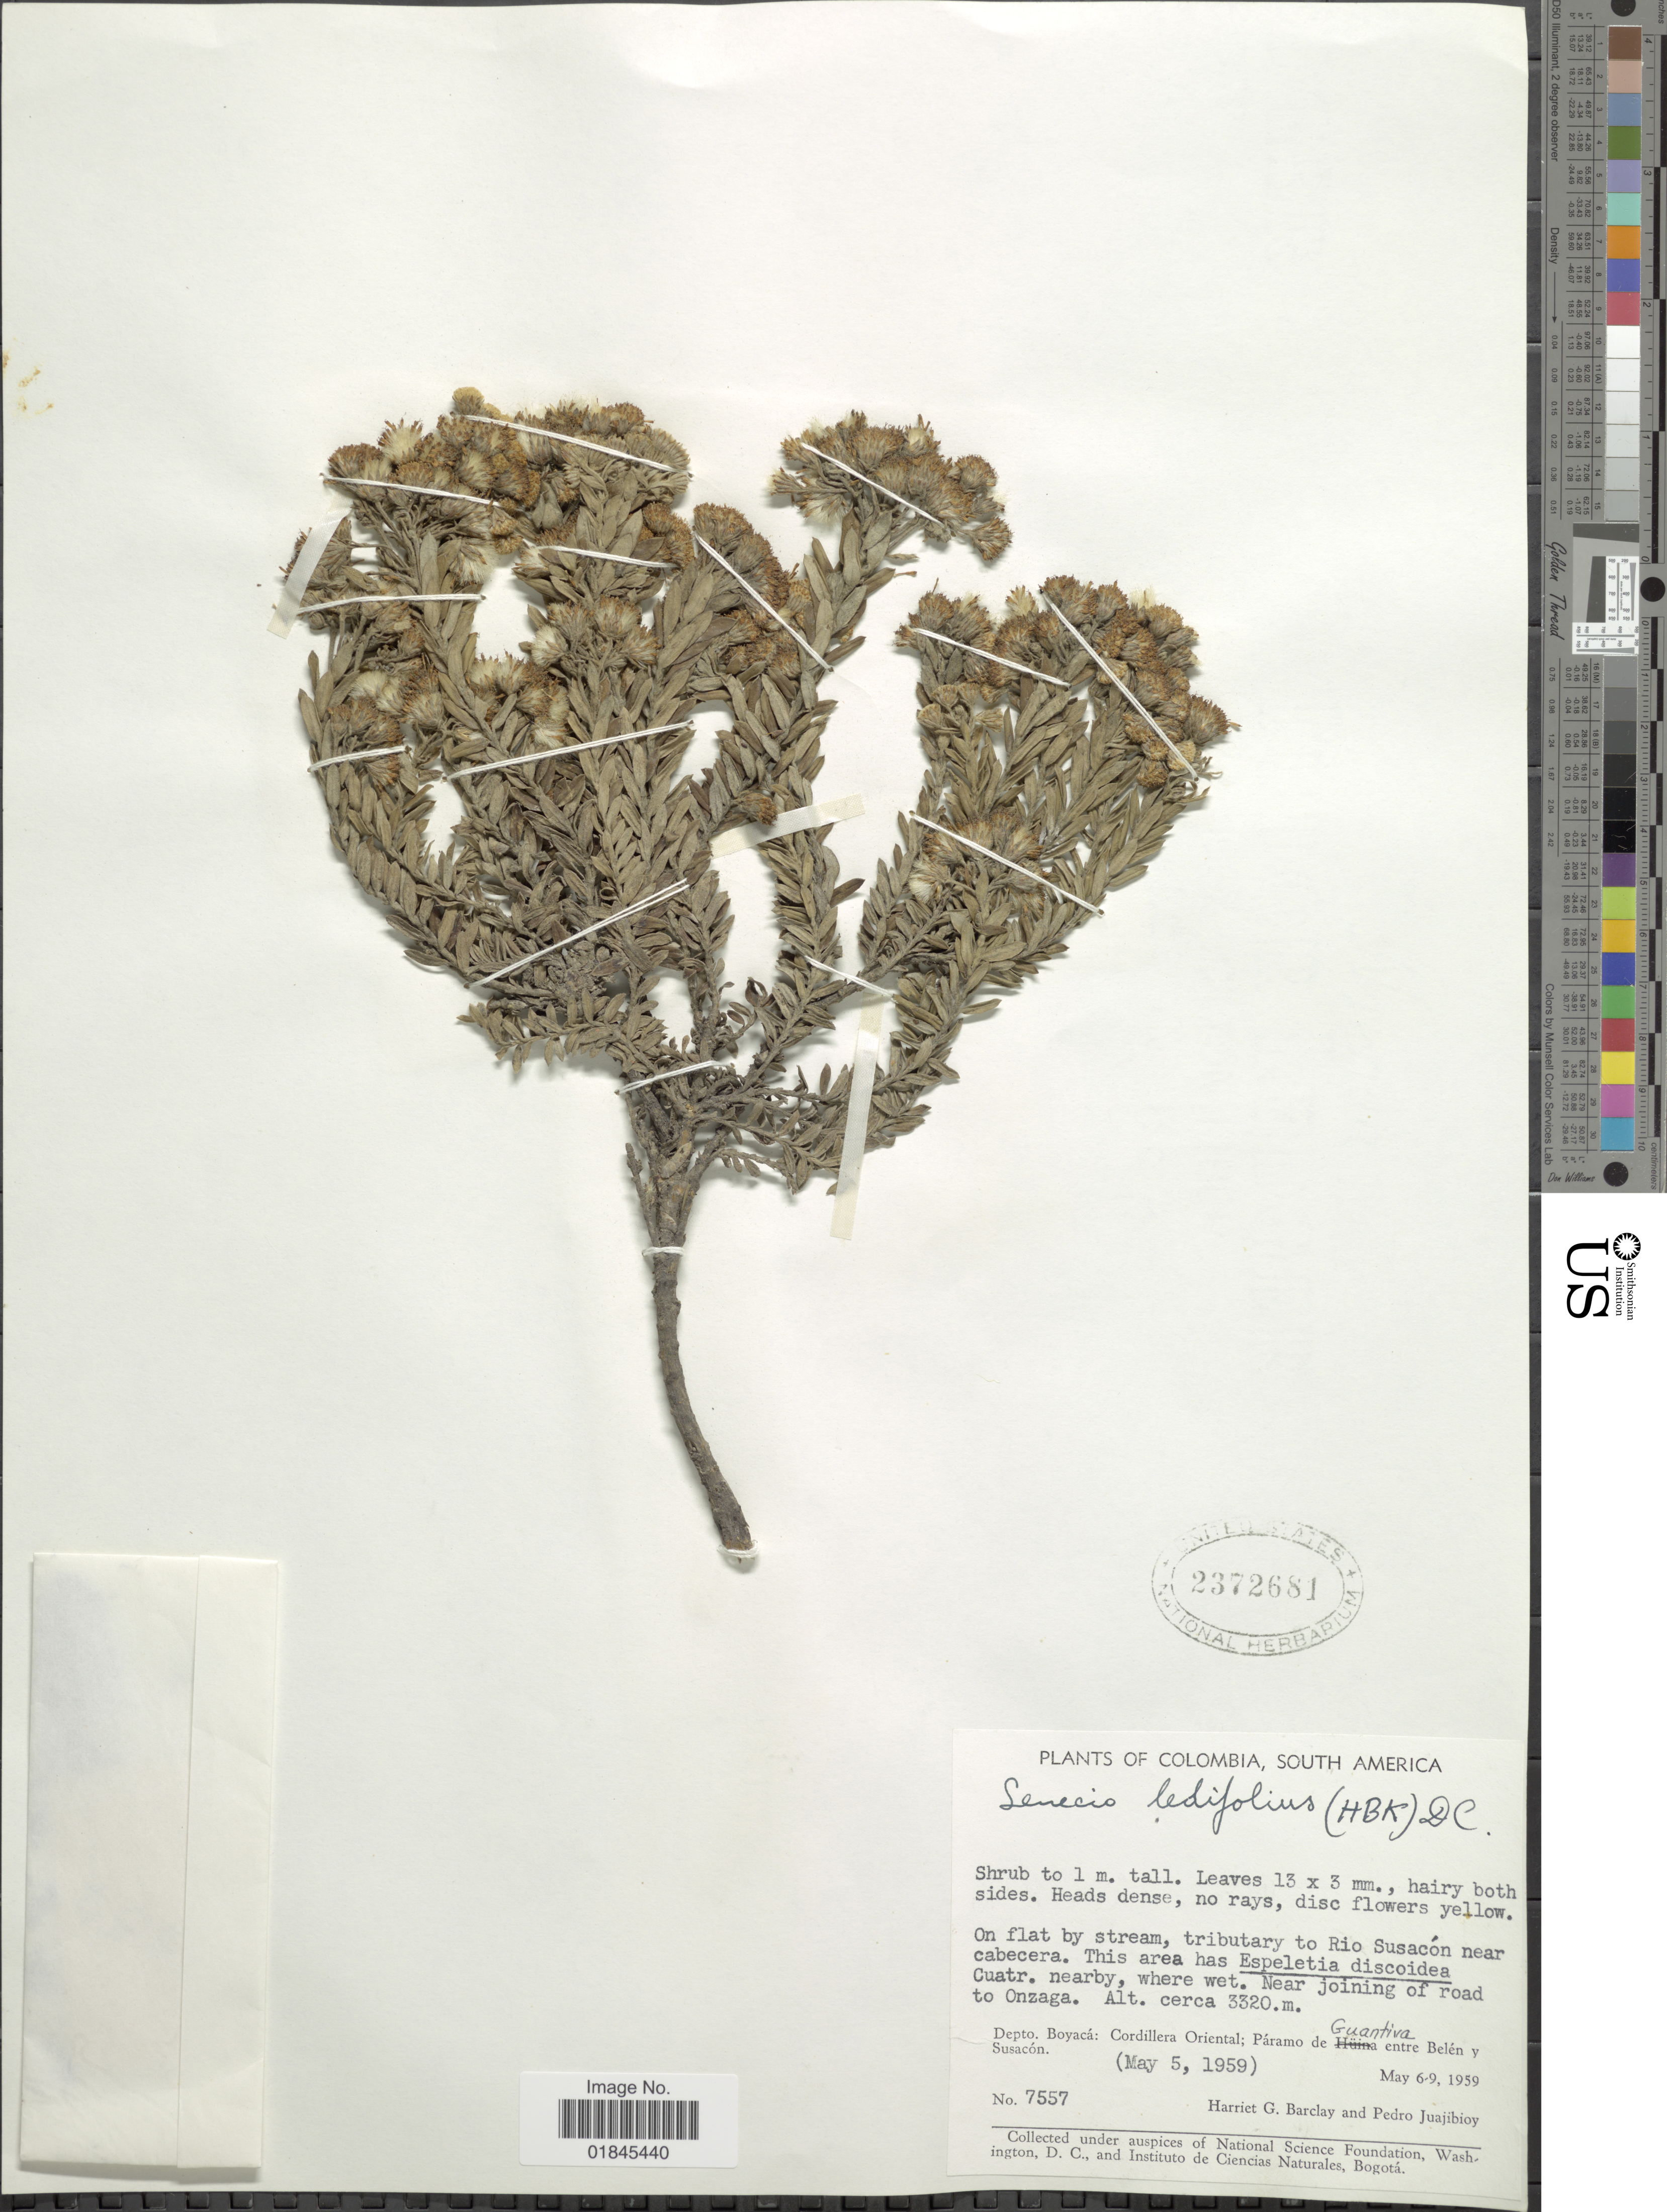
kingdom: Plantae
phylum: Tracheophyta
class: Magnoliopsida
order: Asterales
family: Asteraceae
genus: Pentacalia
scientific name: Pentacalia ledifolia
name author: (Kunth) Cuatrec.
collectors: H. G. Barclay & P. Juajibioy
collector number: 7557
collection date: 1959-05-05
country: Colombia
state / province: Boyacá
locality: The area has Espeletia discoidea Cuatr. nearby, where wet. Near joining of road to Onzaga. Depto. Boyacá: Cordillera Oriental; Páramo de Guantiva entre Belén y Susacón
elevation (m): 3320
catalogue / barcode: US 2372681